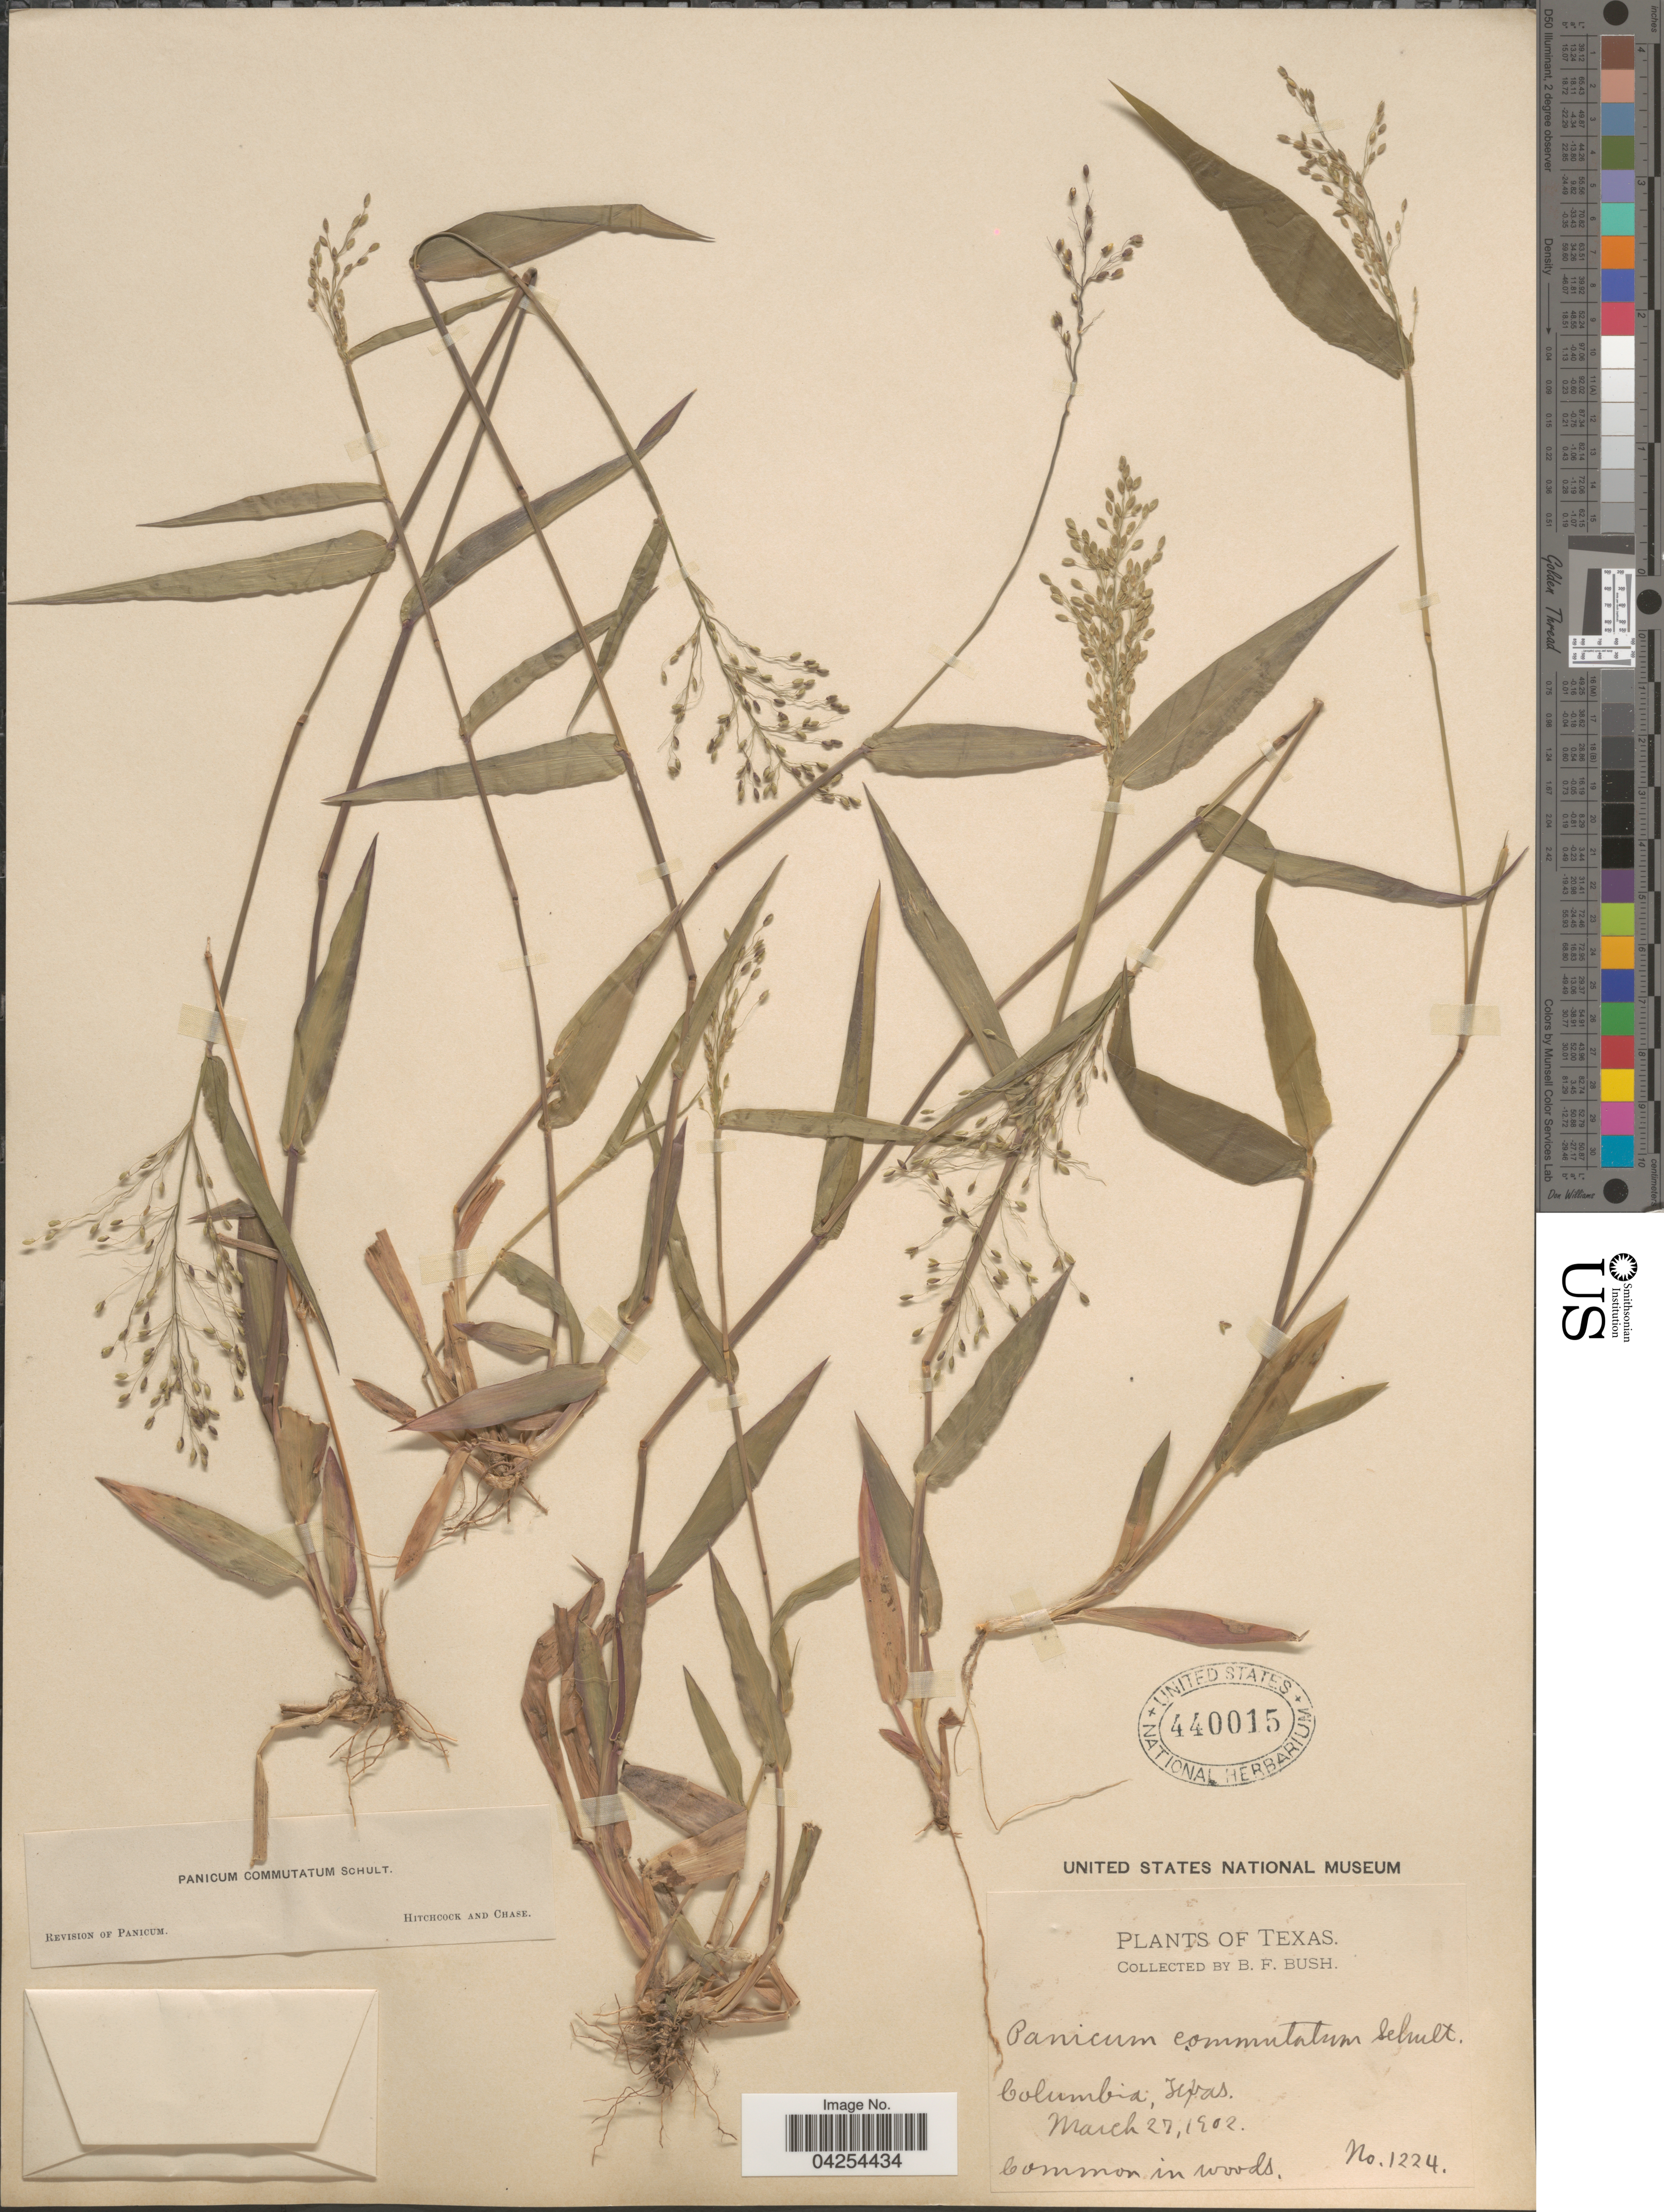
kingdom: Plantae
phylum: Tracheophyta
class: Liliopsida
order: Poales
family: Poaceae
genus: Dichanthelium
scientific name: Dichanthelium commutatum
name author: (Schult.) Gould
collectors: B. F. Bush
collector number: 1224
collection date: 1902-03-27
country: United States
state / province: Texas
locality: Columbia.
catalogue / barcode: US 440015